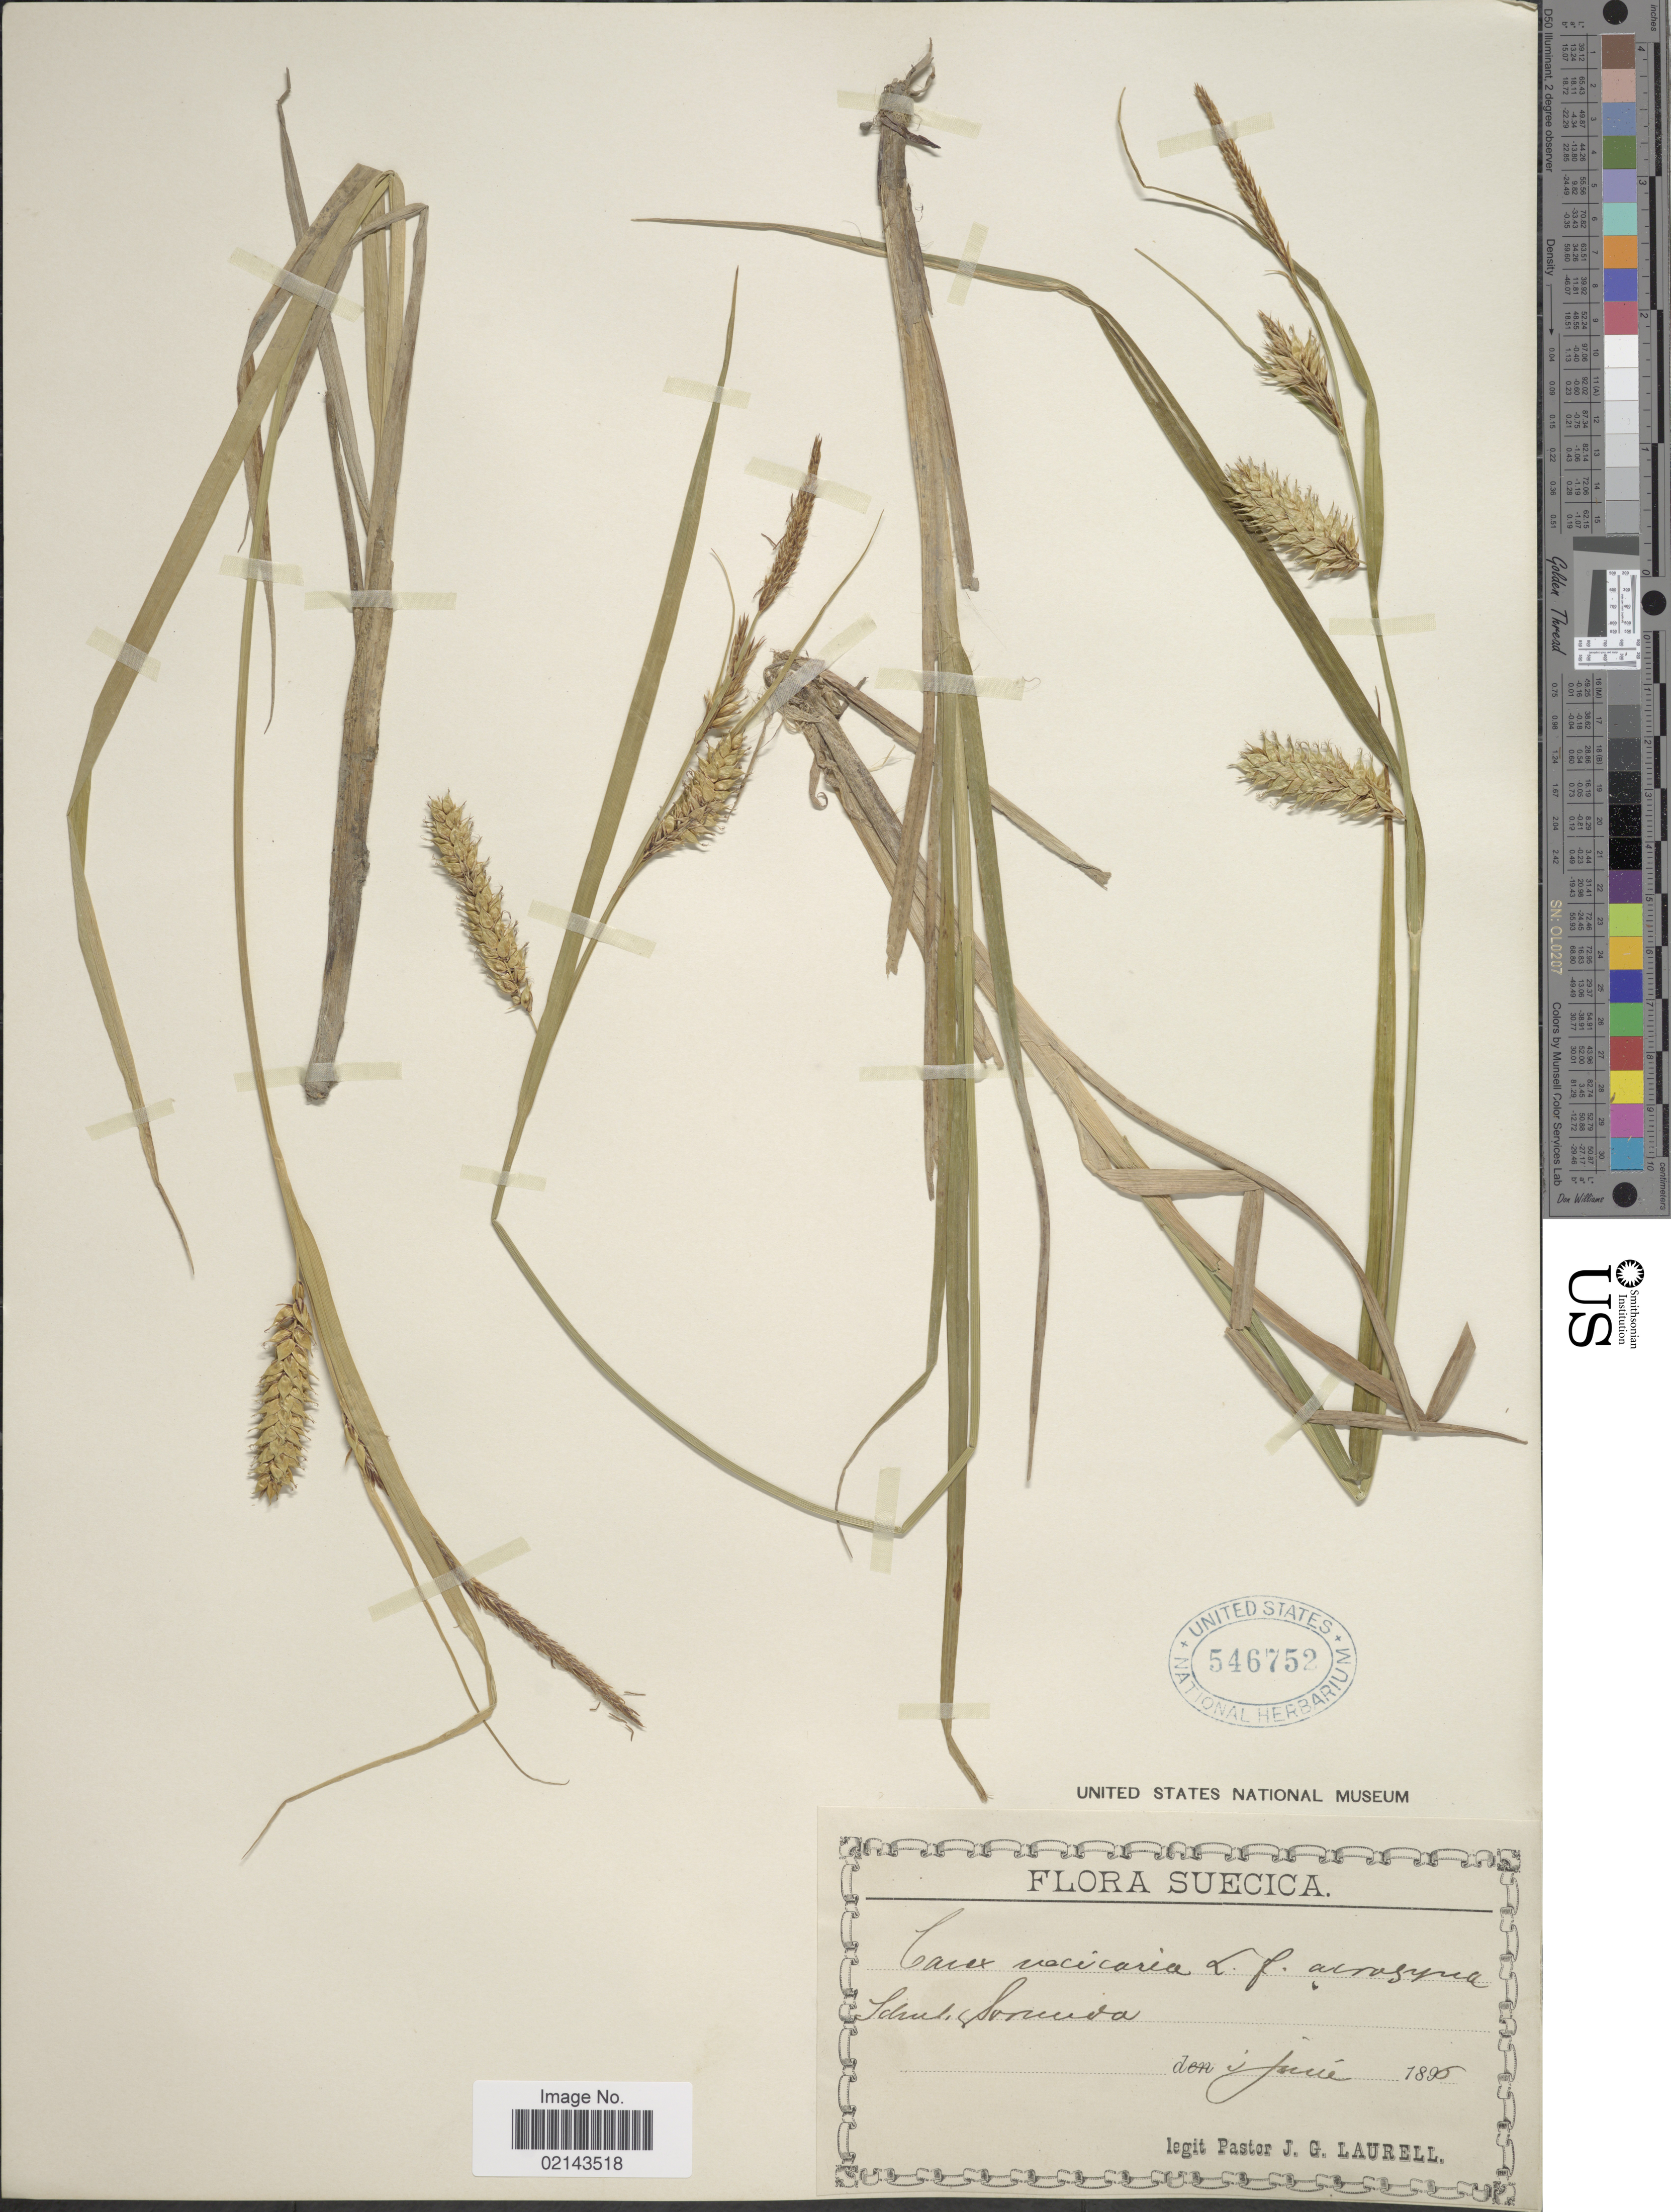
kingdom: Plantae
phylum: Tracheophyta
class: Liliopsida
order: Poales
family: Cyperaceae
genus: Carex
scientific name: Carex vesicaria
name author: L.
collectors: J. Laurell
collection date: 1896-06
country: Sweden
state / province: Sodermanland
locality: Sorunda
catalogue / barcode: US 546752